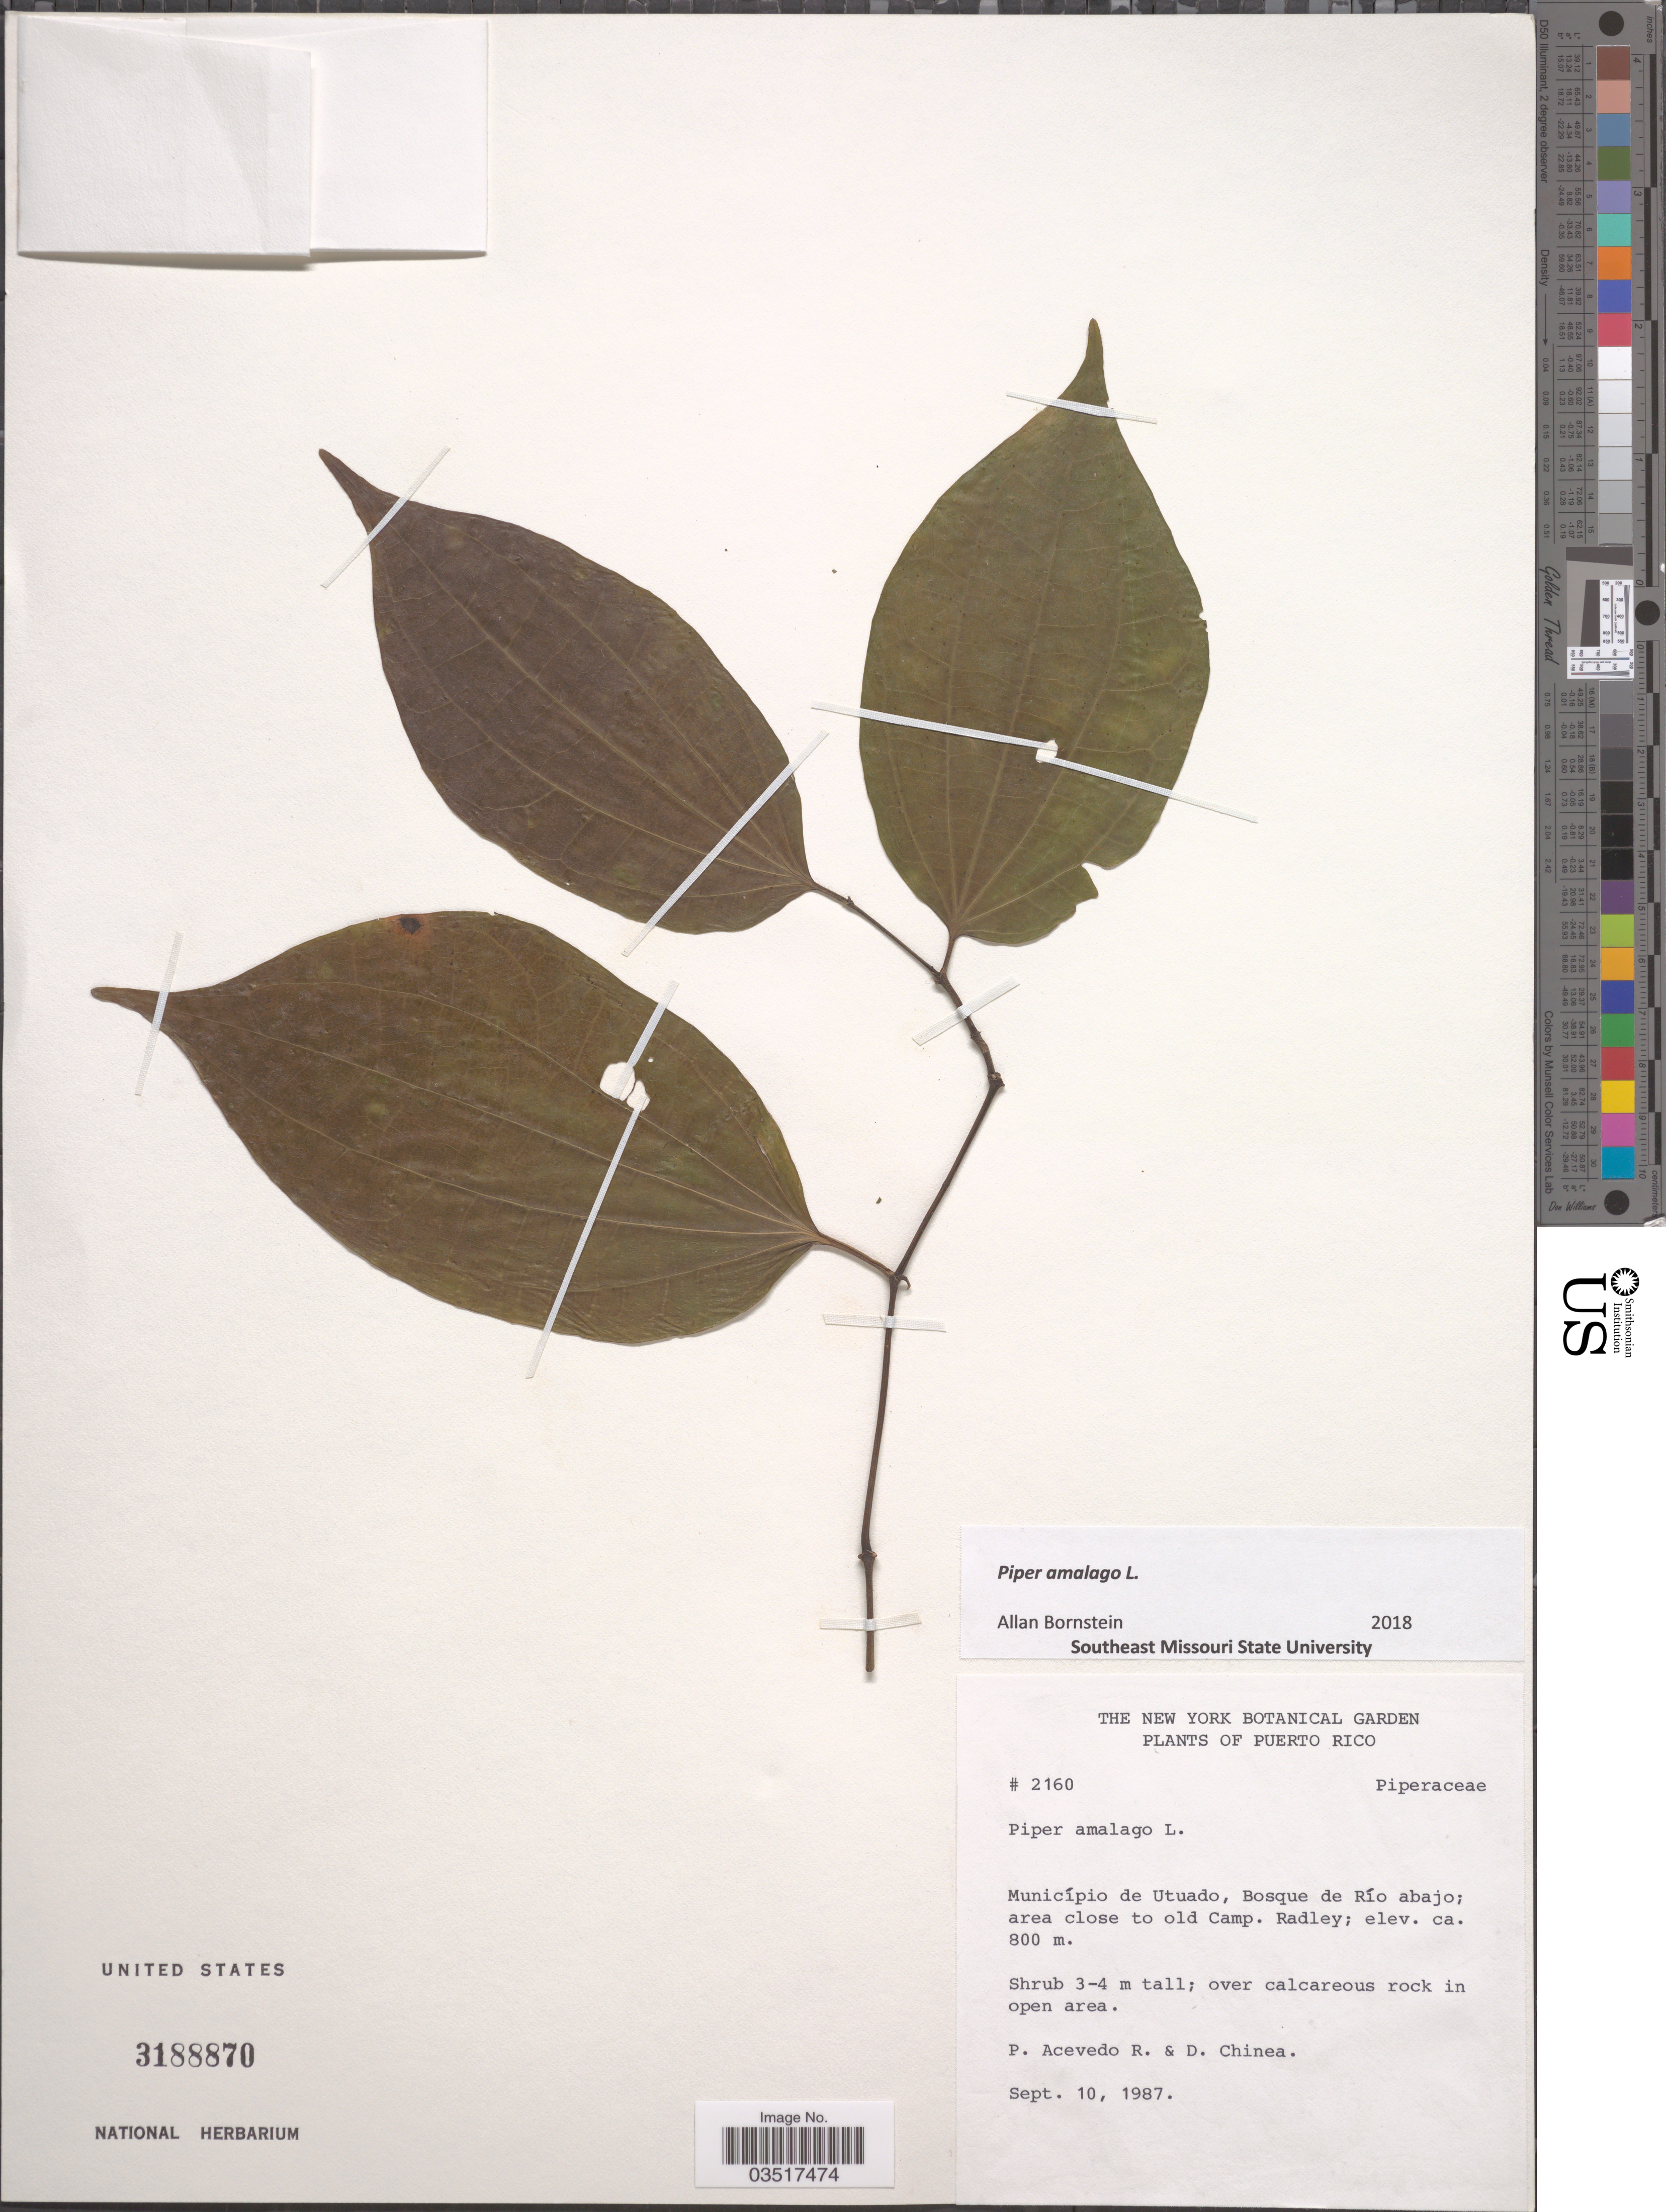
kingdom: Plantae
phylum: Tracheophyta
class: Magnoliopsida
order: Piperales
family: Piperaceae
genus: Piper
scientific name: Piper amalago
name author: L.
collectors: P. Acevedo R. & D. Chinea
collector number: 2160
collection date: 1987-09-10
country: Puerto Rico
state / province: Utuado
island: Puerto Rico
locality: Município de Utuado, Bosque de Río abajo; area close to old Camp.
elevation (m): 800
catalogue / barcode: US 3188870